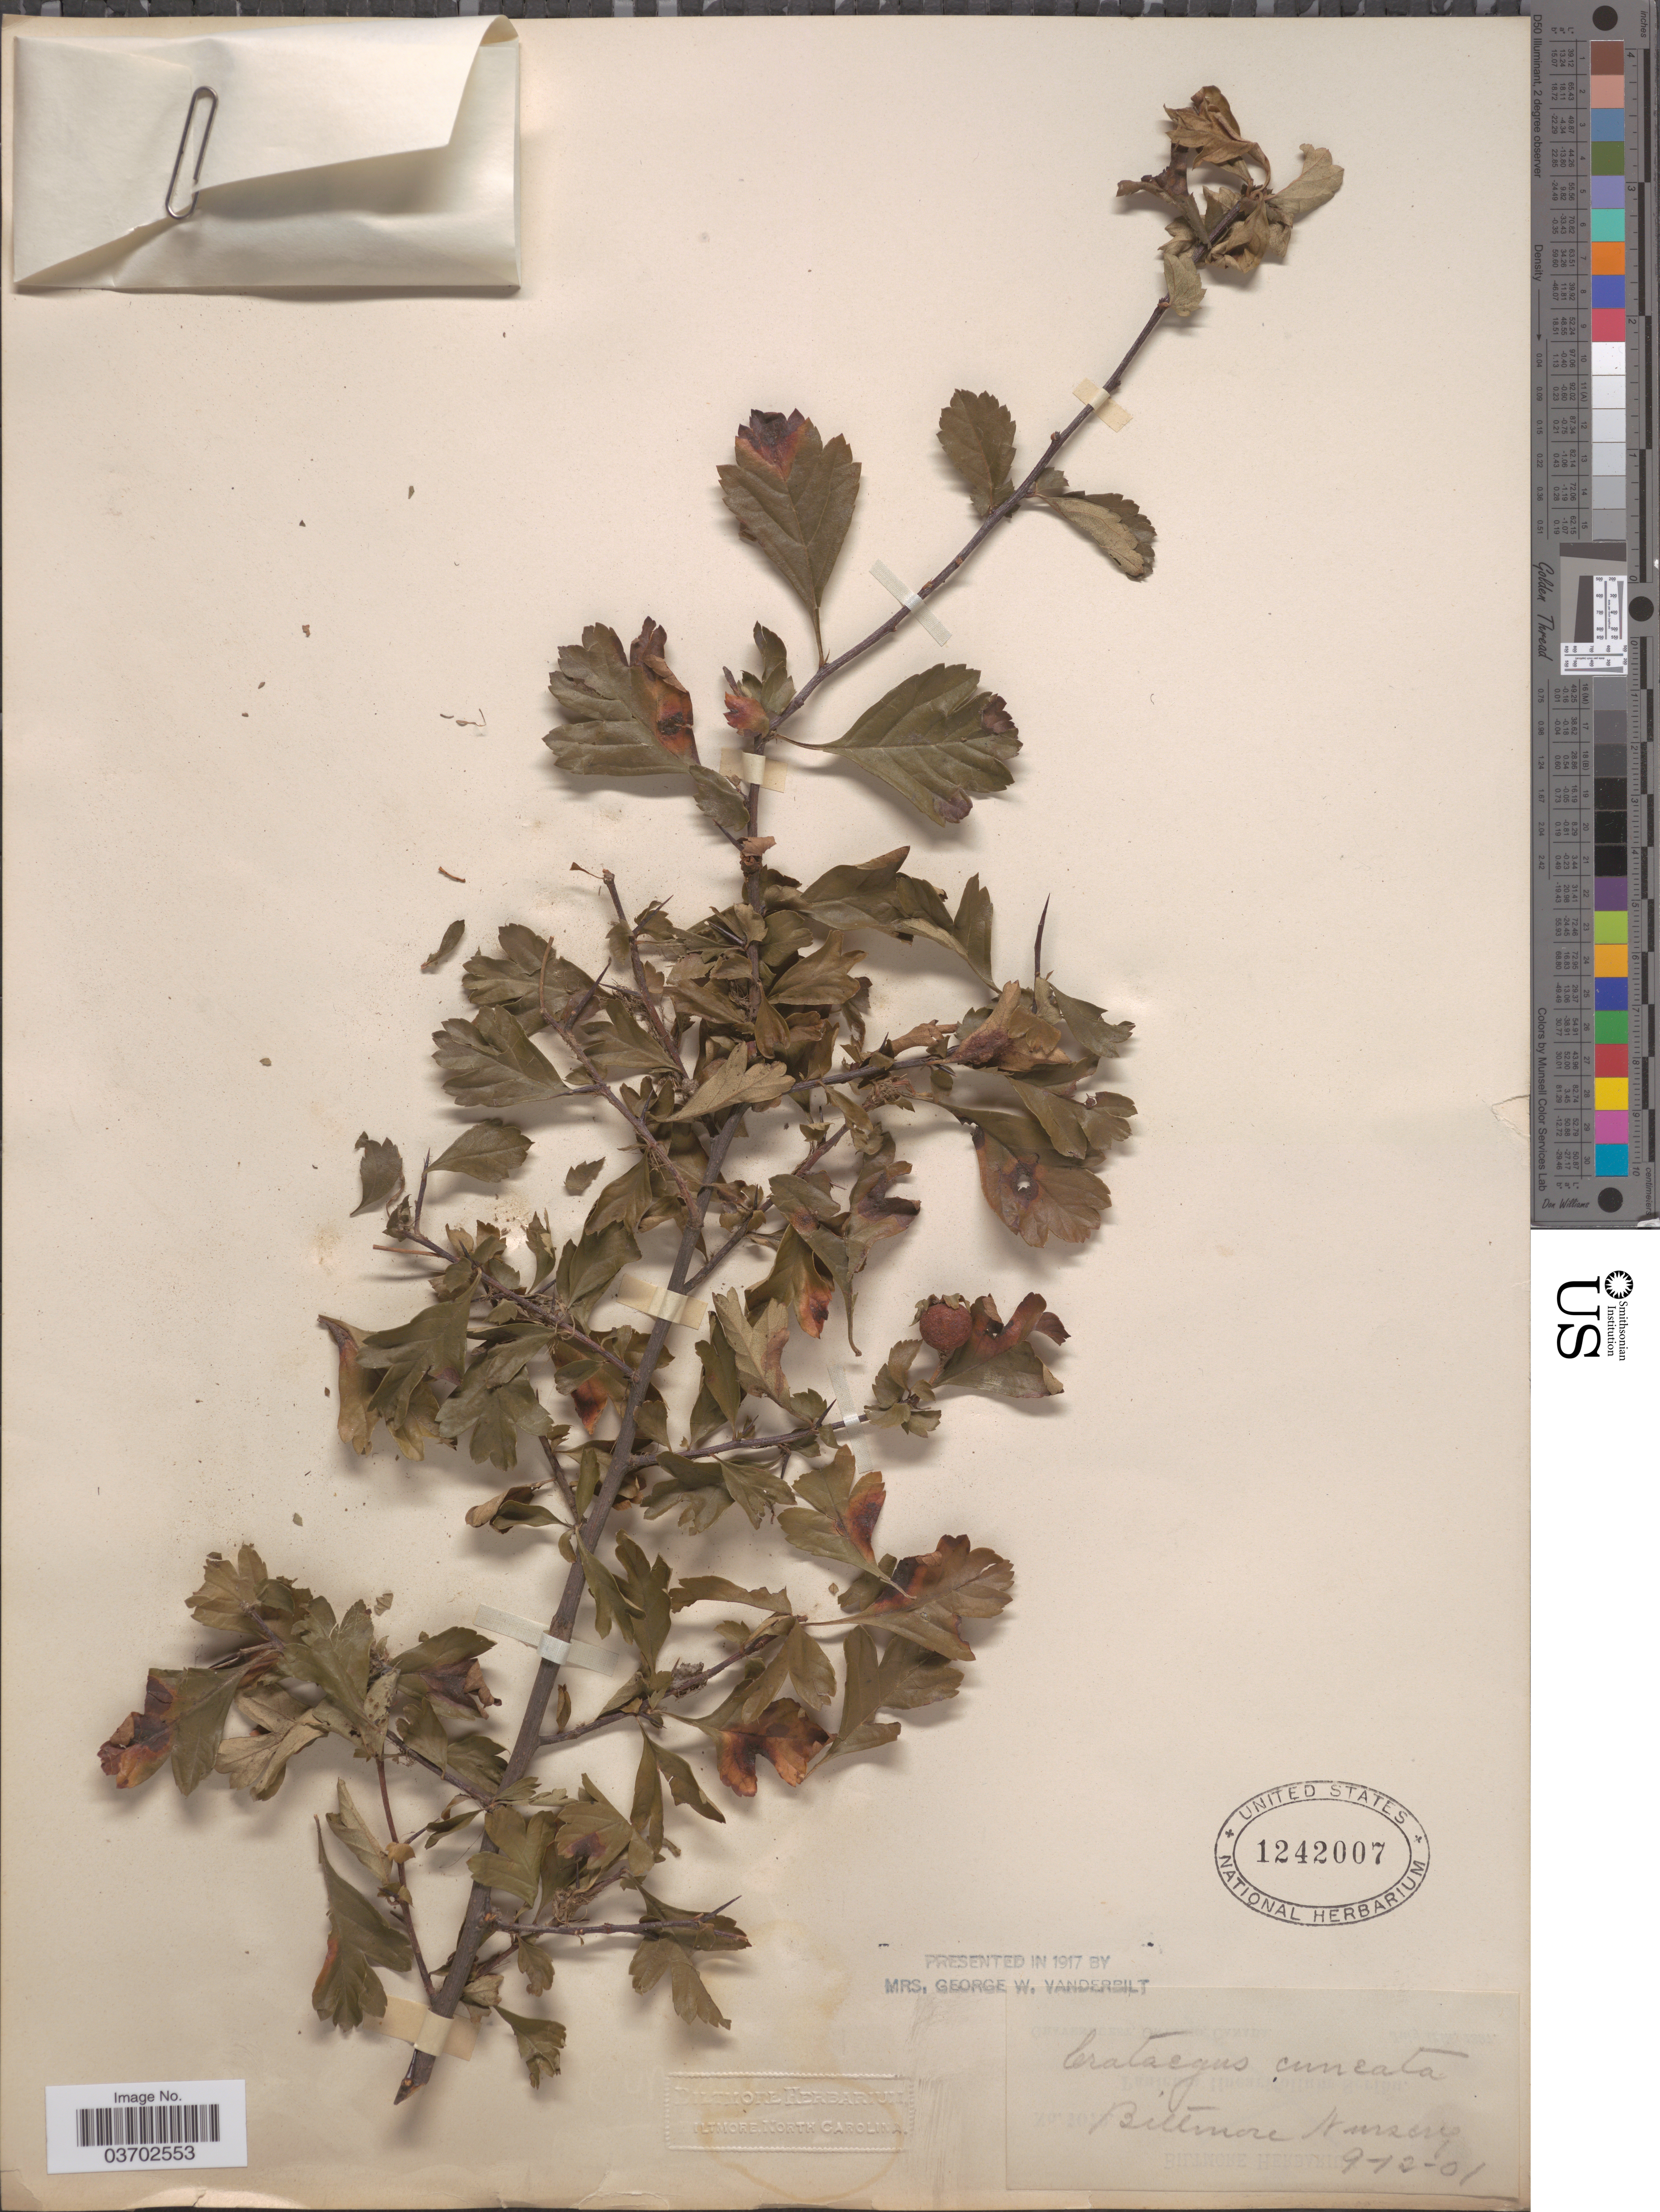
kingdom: Plantae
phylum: Tracheophyta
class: Magnoliopsida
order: Rosales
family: Rosaceae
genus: Crataegus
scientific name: Crataegus cuneata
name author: Siebold & Zucc.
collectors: ex herb. Biltmore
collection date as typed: Transcribed d/m/y: 12/9/1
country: United States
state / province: North Carolina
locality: Biltmore Nursery.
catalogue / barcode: US 1242007